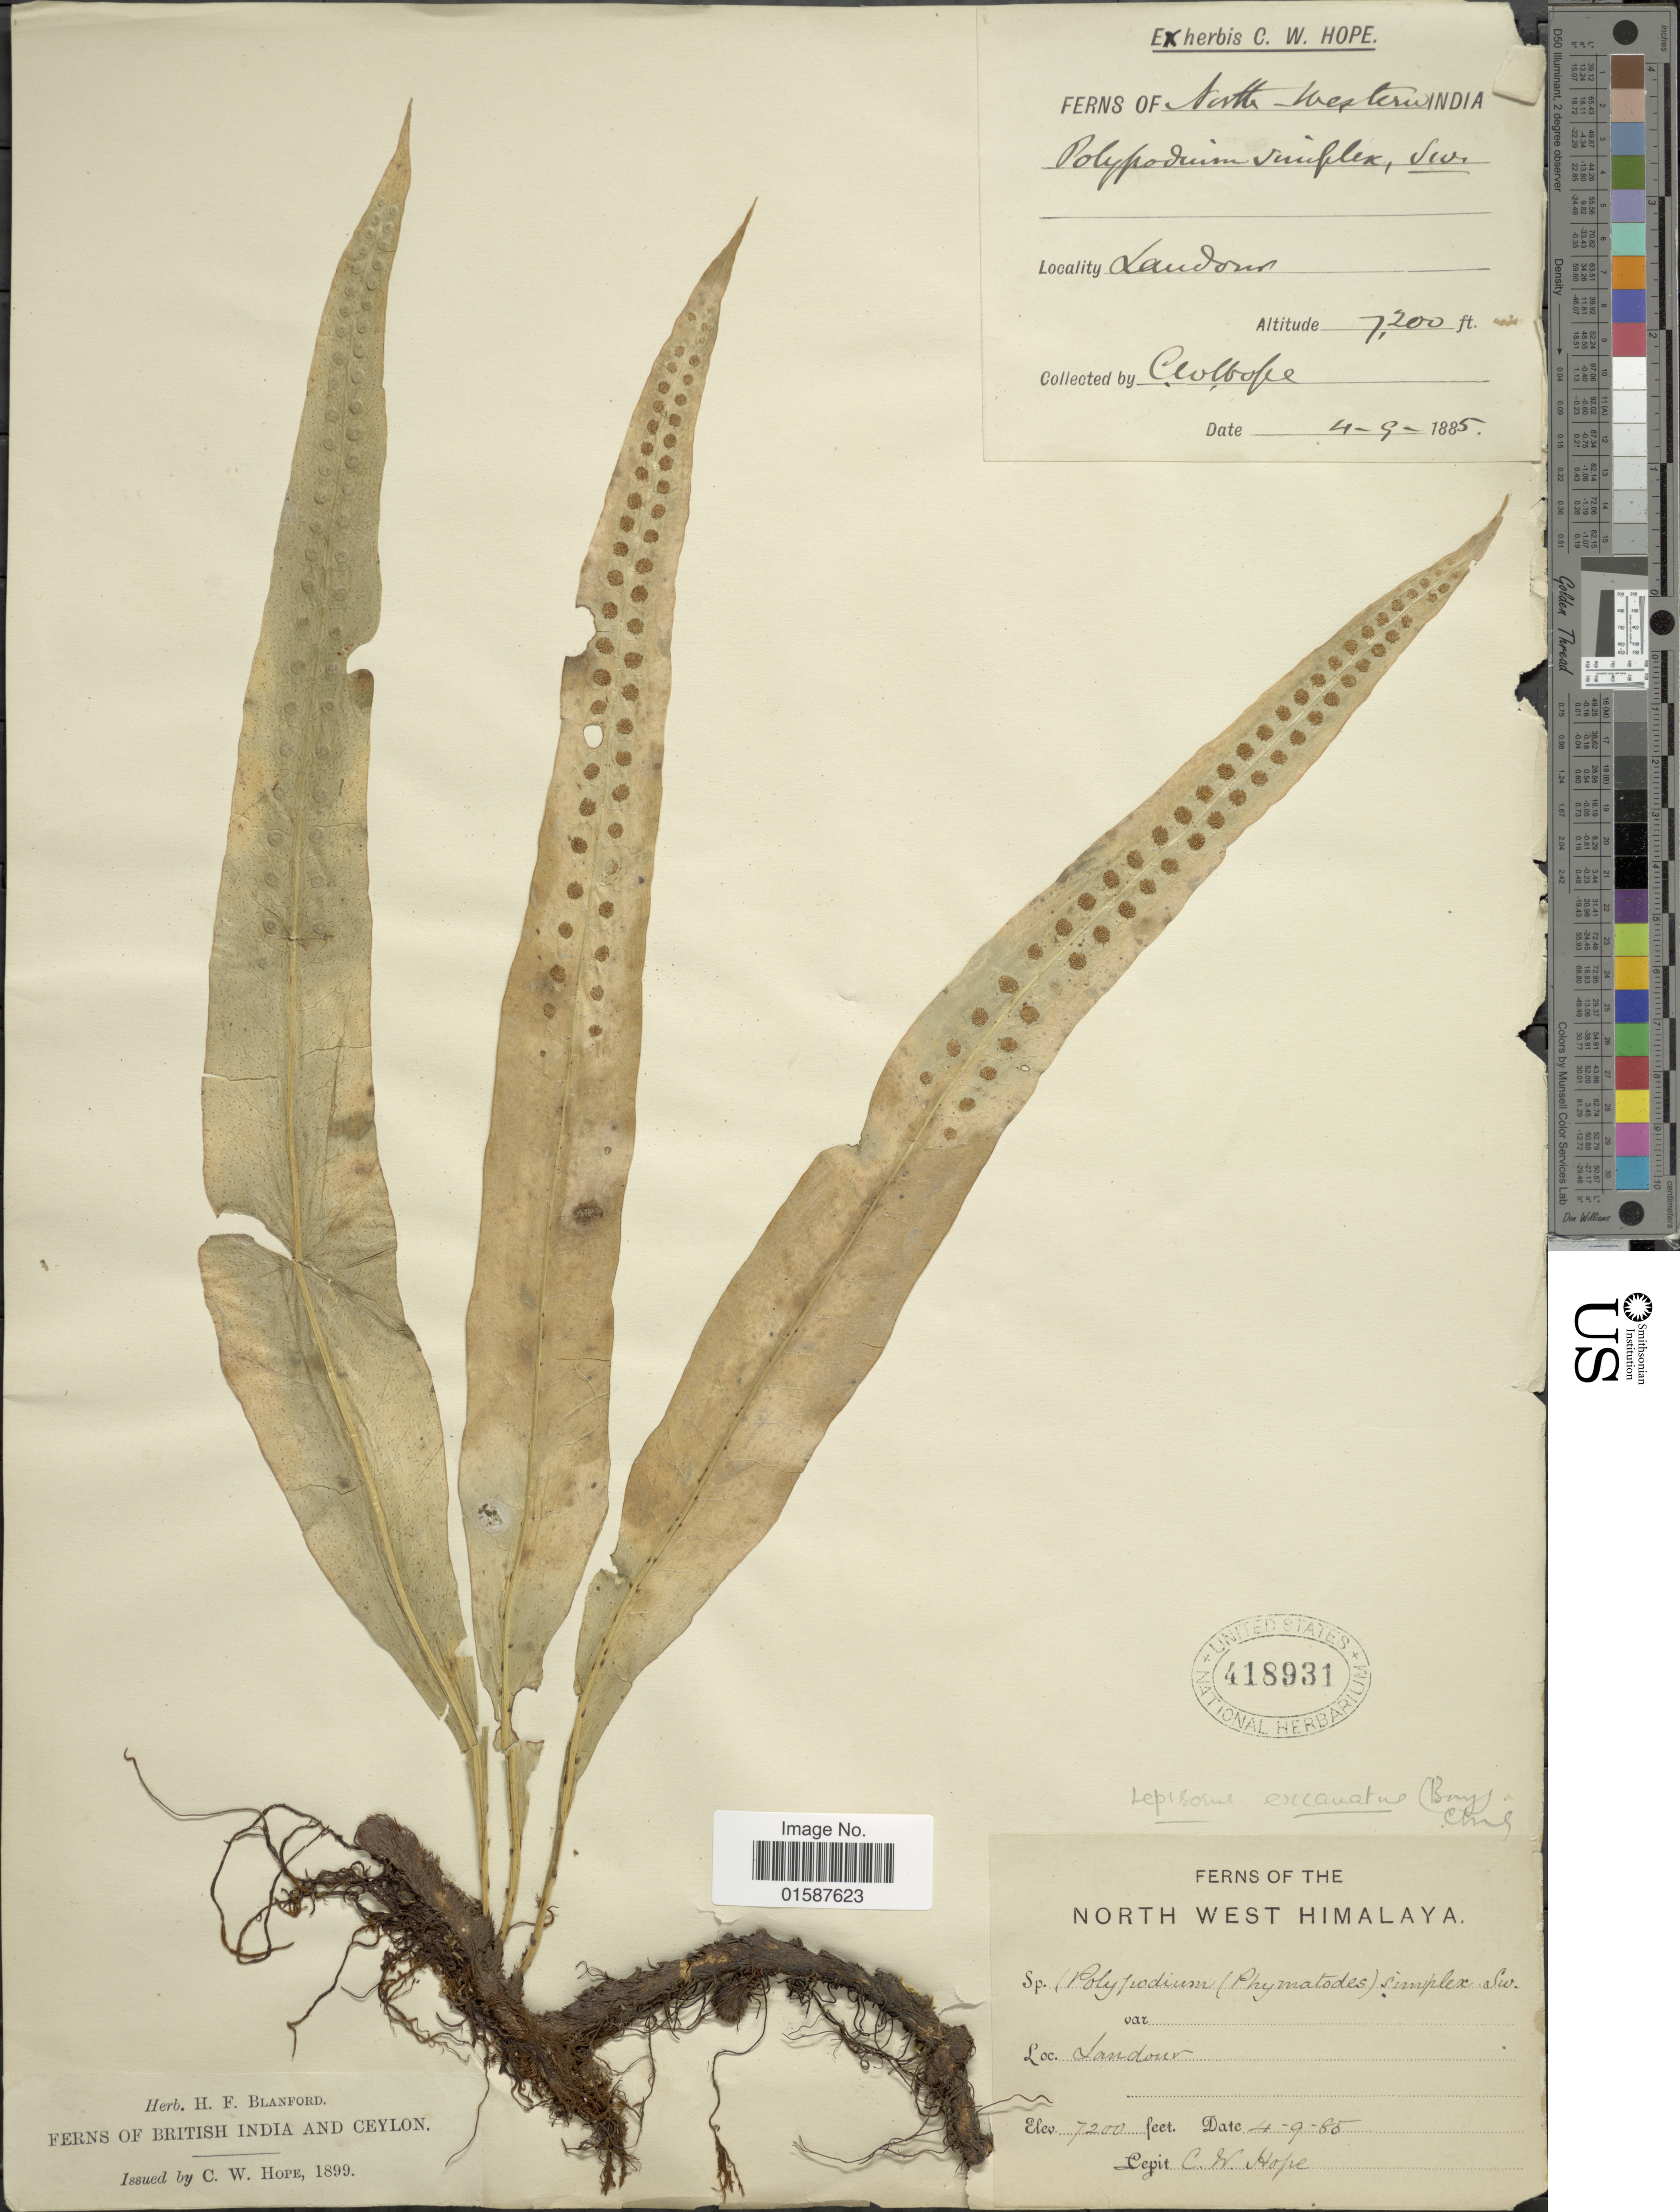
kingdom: Plantae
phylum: Tracheophyta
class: Polypodiopsida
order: Polypodiales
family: Polypodiaceae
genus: Lepisorus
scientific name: Lepisorus excavatus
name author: (Bory ex Willd.) Ching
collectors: C. W. Hope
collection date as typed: Transcribed d/m/y: 4/9/85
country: India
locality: North West Himalaya, Landour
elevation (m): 2195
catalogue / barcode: US 418931